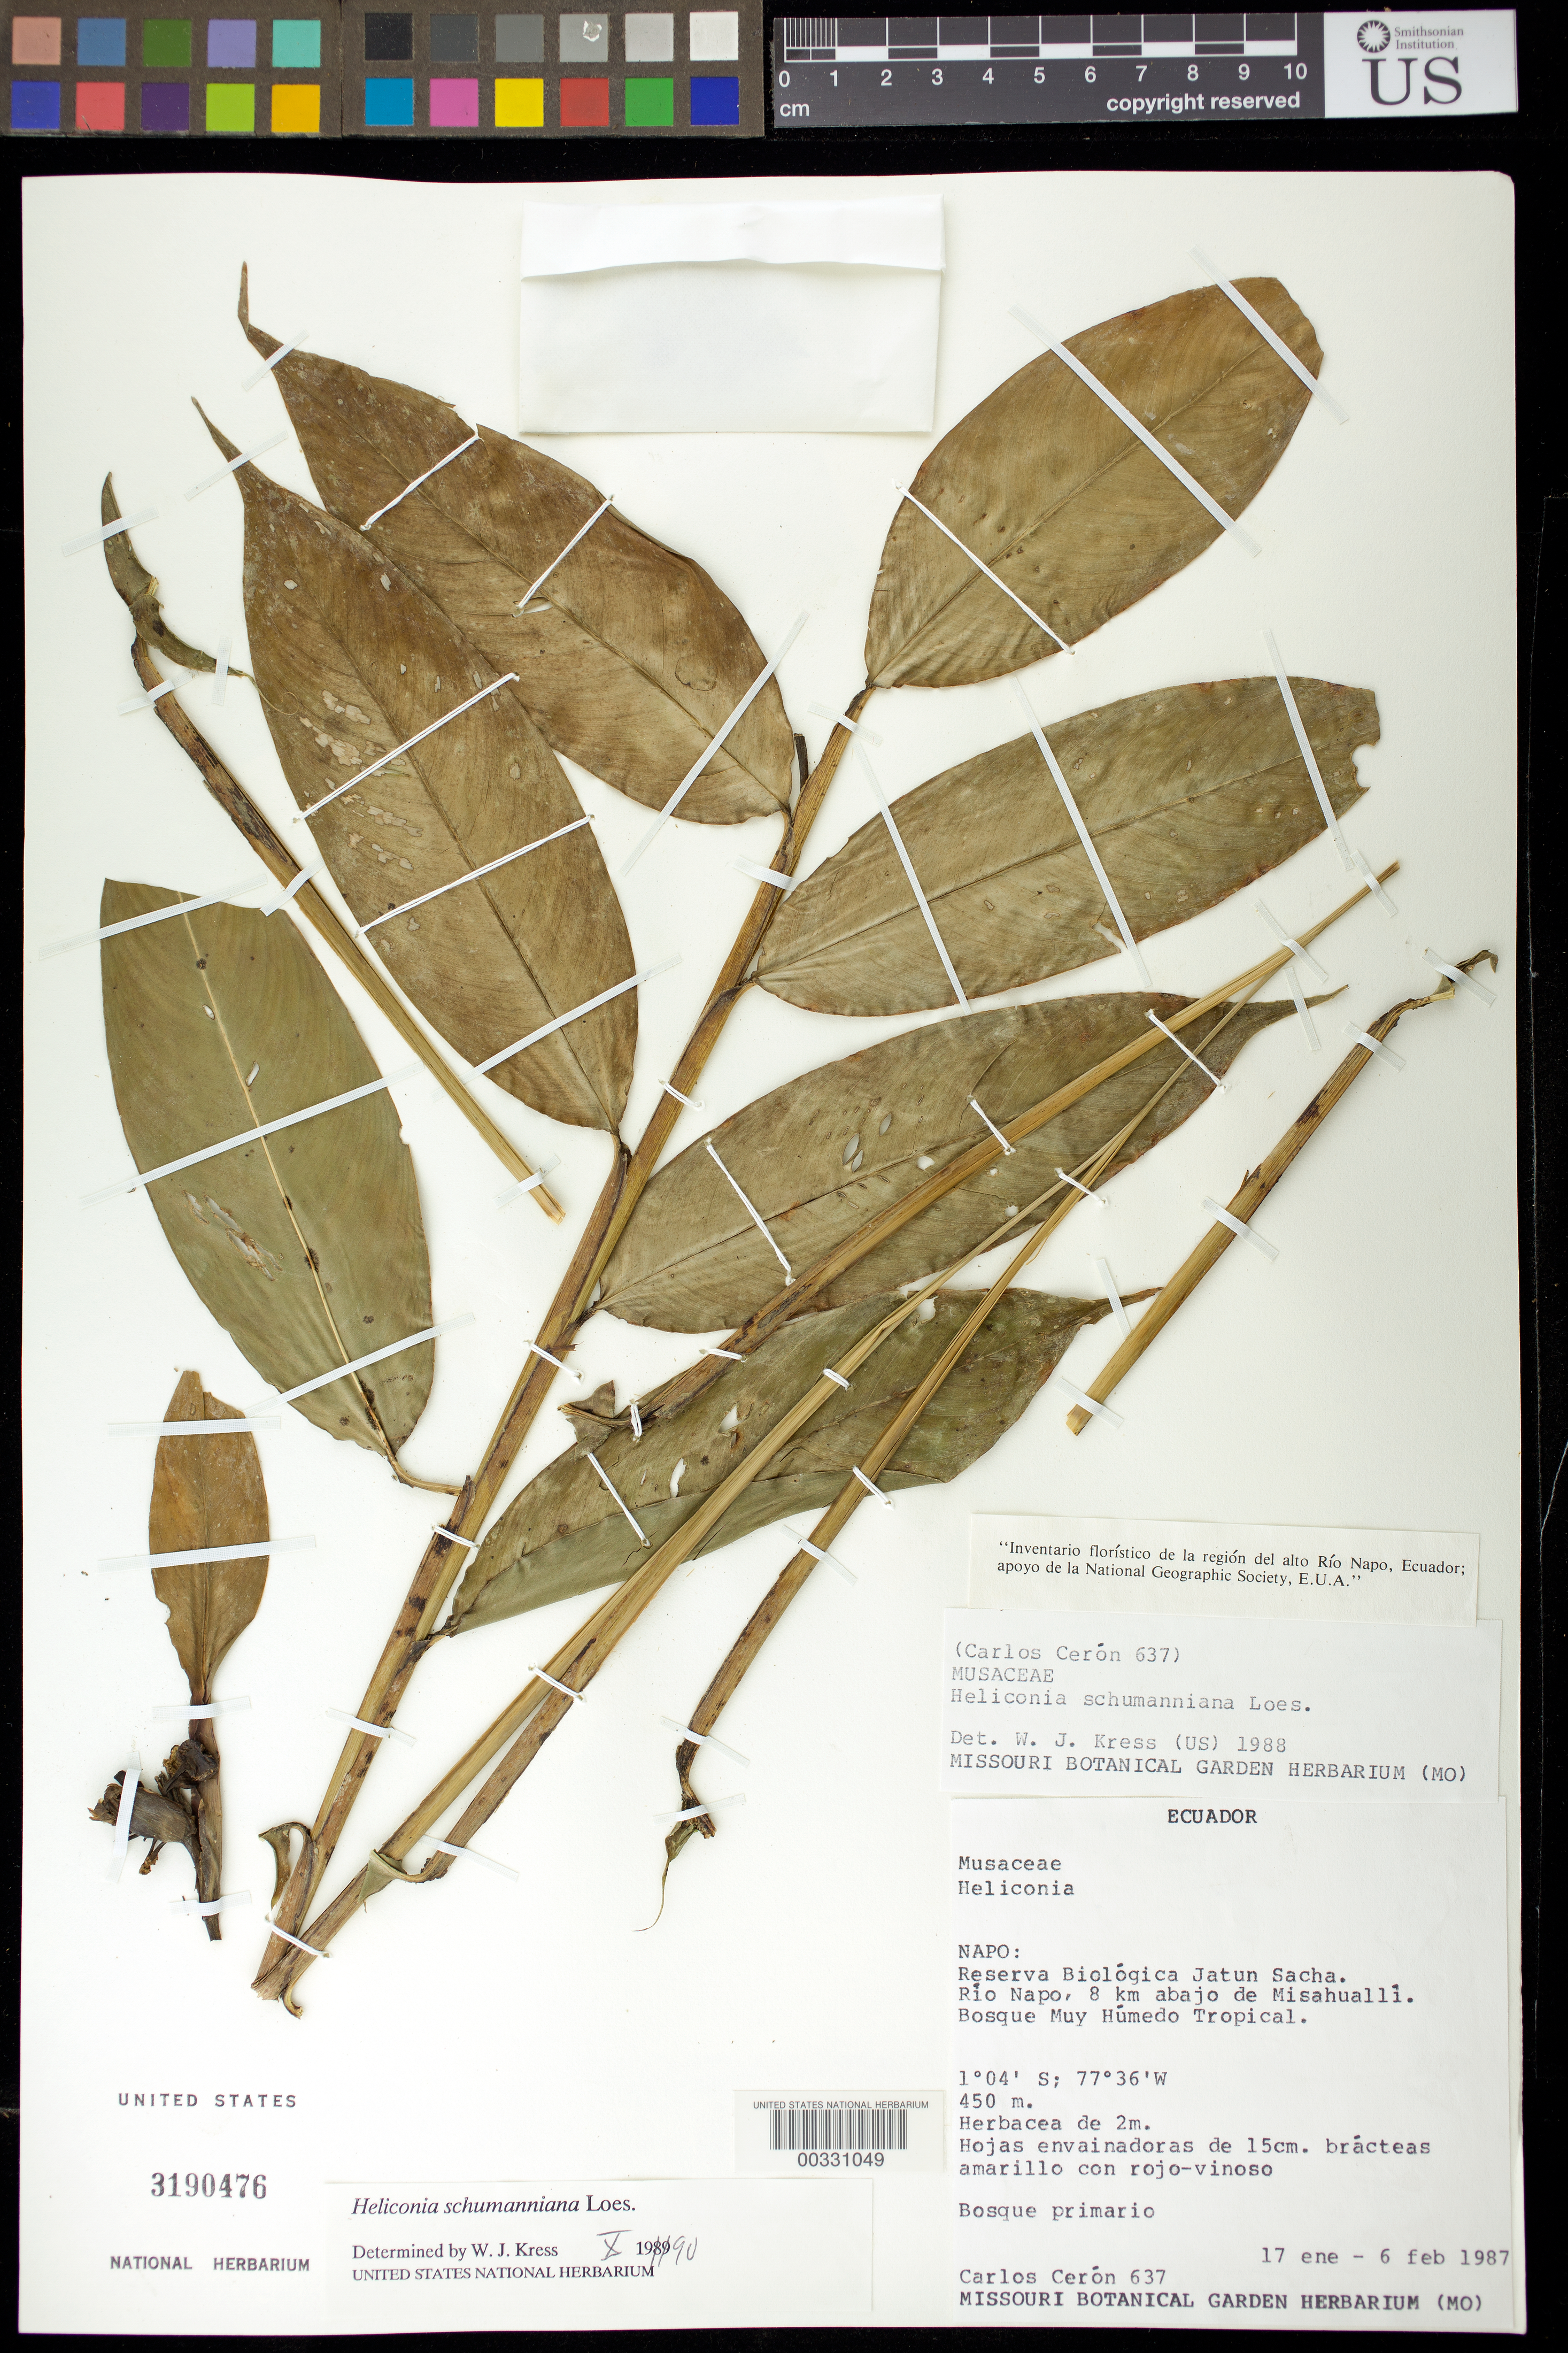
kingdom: Plantae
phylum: Tracheophyta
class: Liliopsida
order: Zingiberales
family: Heliconiaceae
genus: Heliconia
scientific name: Heliconia schumanniana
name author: Loes.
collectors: C. E. Cerón M.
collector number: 637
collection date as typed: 17 Jan 1987 to 06 Feb 1987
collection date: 1987-01-17/1987-02-06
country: Ecuador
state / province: Napo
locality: Reserva biologica jatun sacha, Rio Napo, 8 km below misahualli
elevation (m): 450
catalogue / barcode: US 3190476